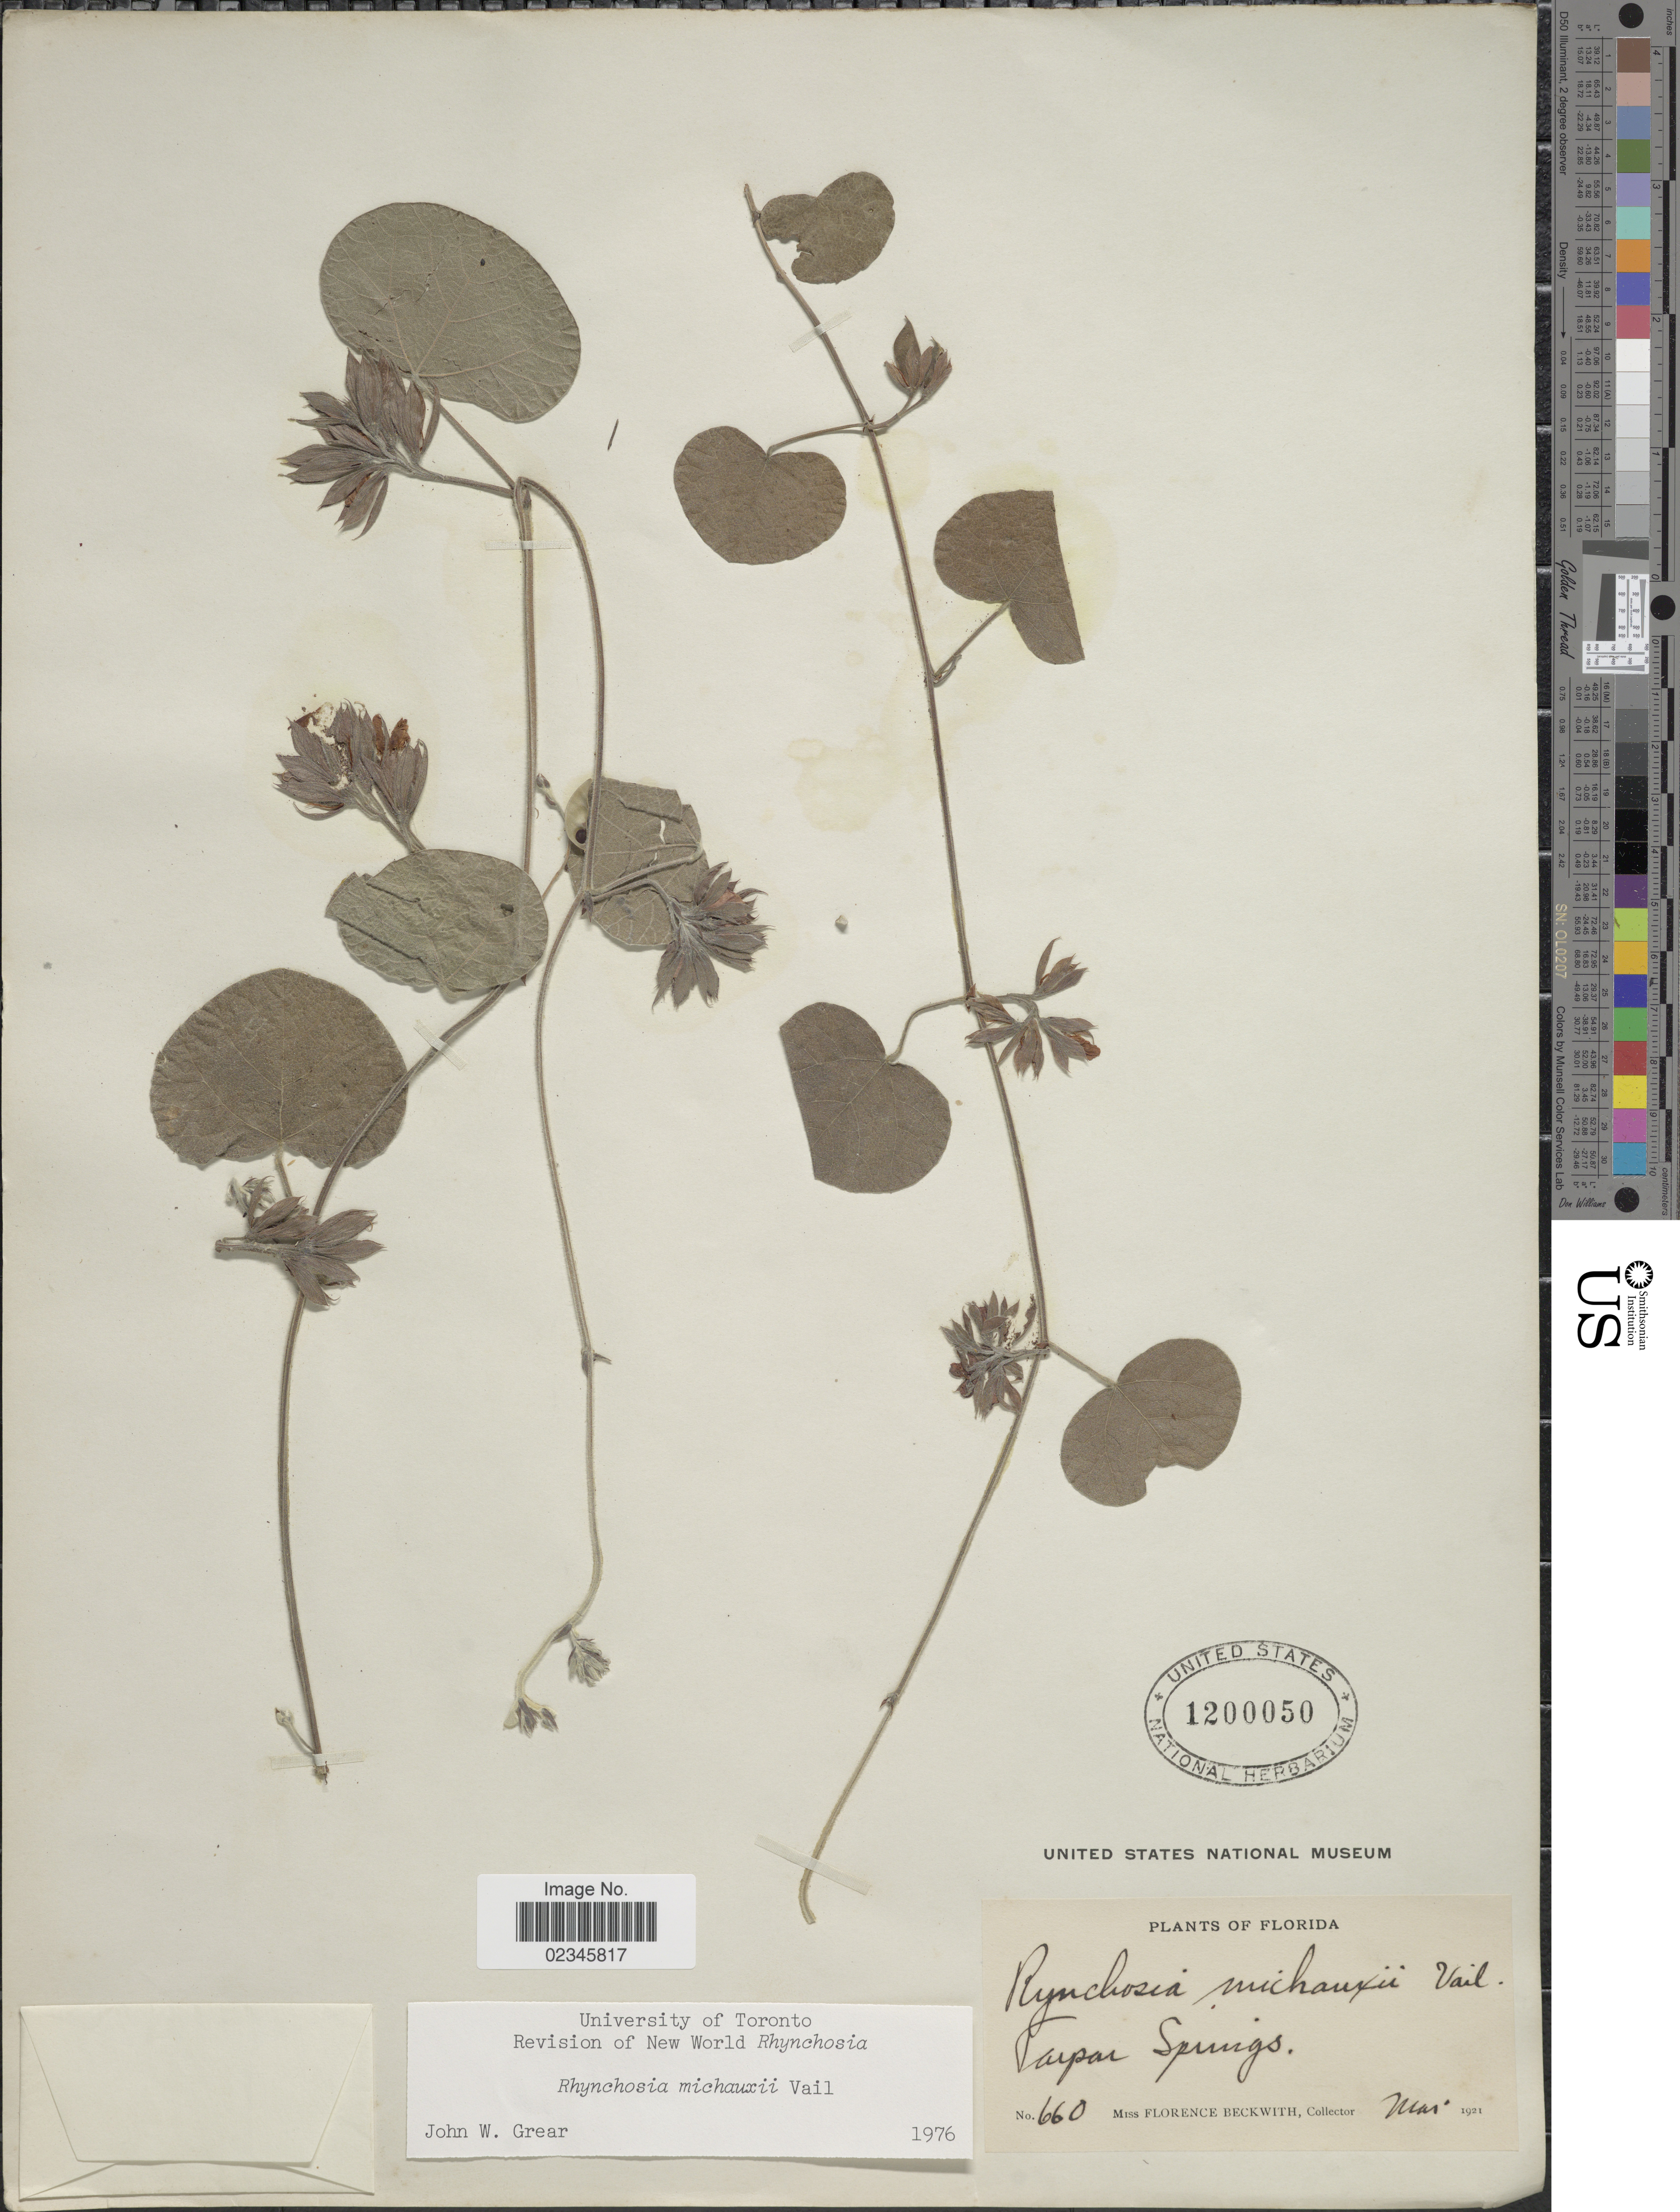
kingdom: Plantae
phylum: Tracheophyta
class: Magnoliopsida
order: Fabales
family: Fabaceae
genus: Rhynchosia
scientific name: Rhynchosia michauxii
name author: Vail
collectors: F. Beckwith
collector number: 660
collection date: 1921-05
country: United States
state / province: Florida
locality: Tupar Springs.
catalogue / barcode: US 1200050